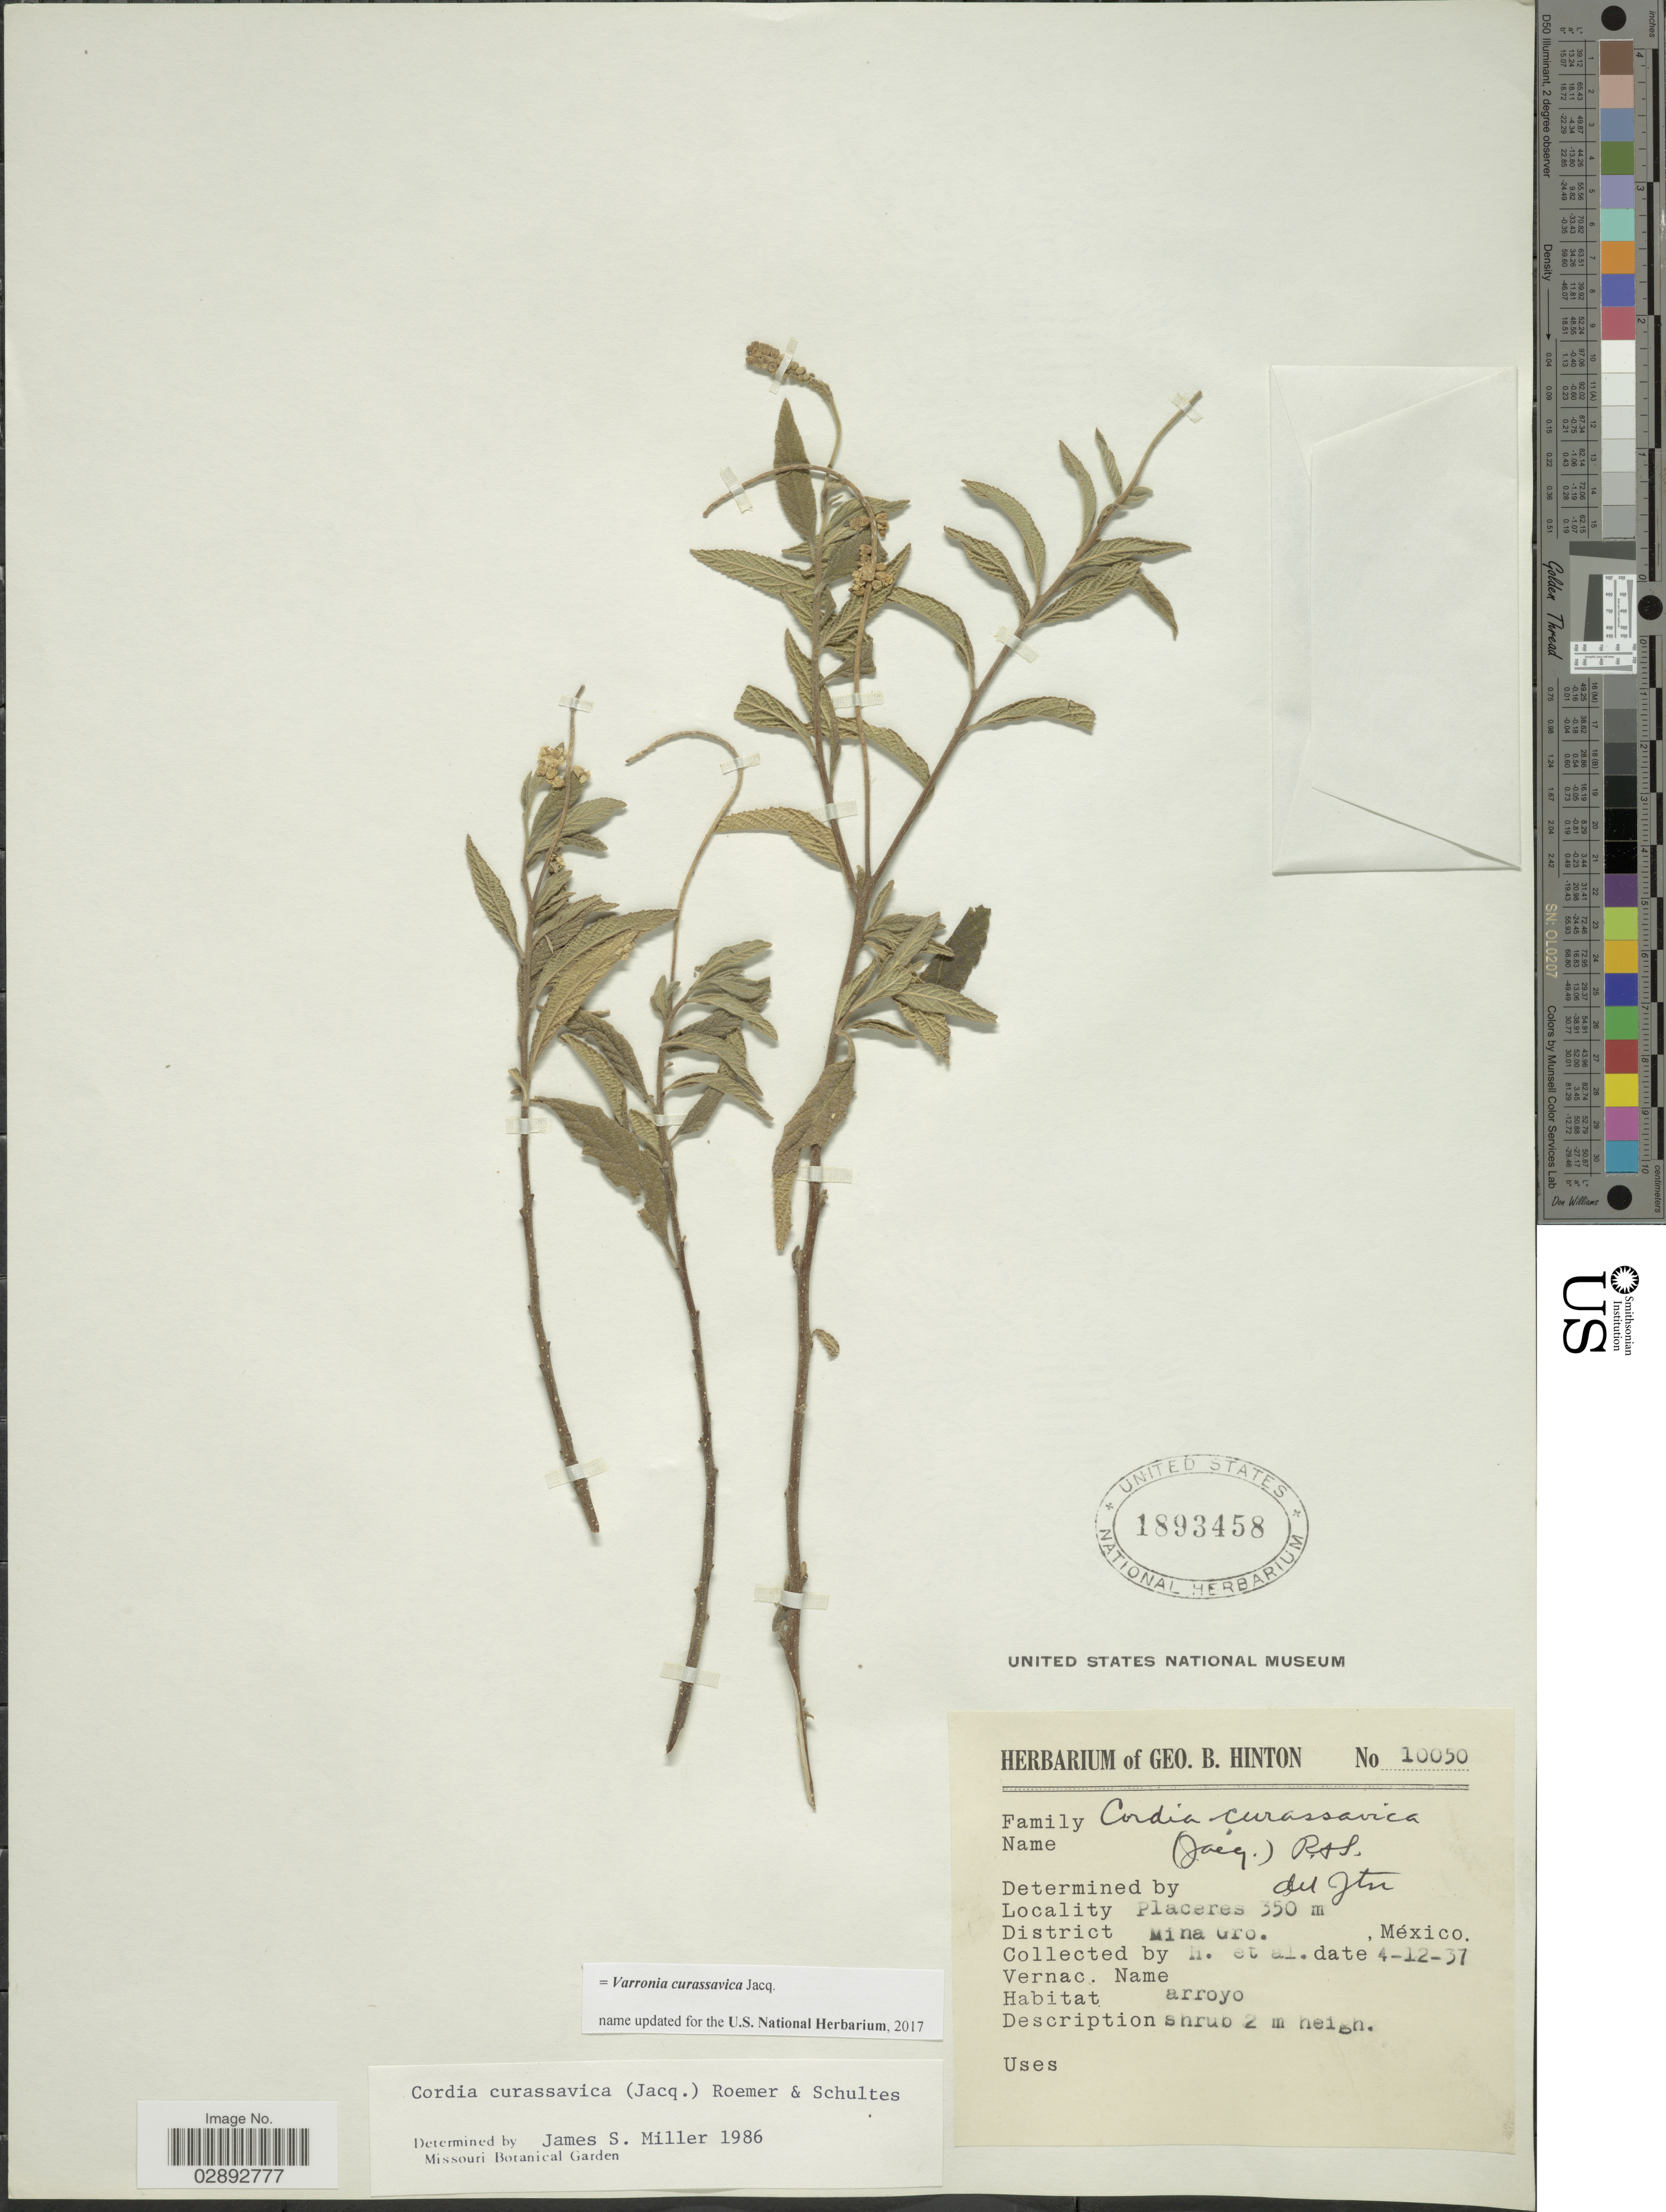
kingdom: Plantae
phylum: Tracheophyta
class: Magnoliopsida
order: Boraginales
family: Cordiaceae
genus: Varronia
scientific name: Varronia curassavica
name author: Jacq.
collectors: G. B. Hinton & et al.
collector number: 10050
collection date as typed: Transcribed d/m/y: 12/4/37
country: Mexico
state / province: Guerrero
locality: Placeres. District Mina Gro.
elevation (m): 350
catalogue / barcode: US 1893458